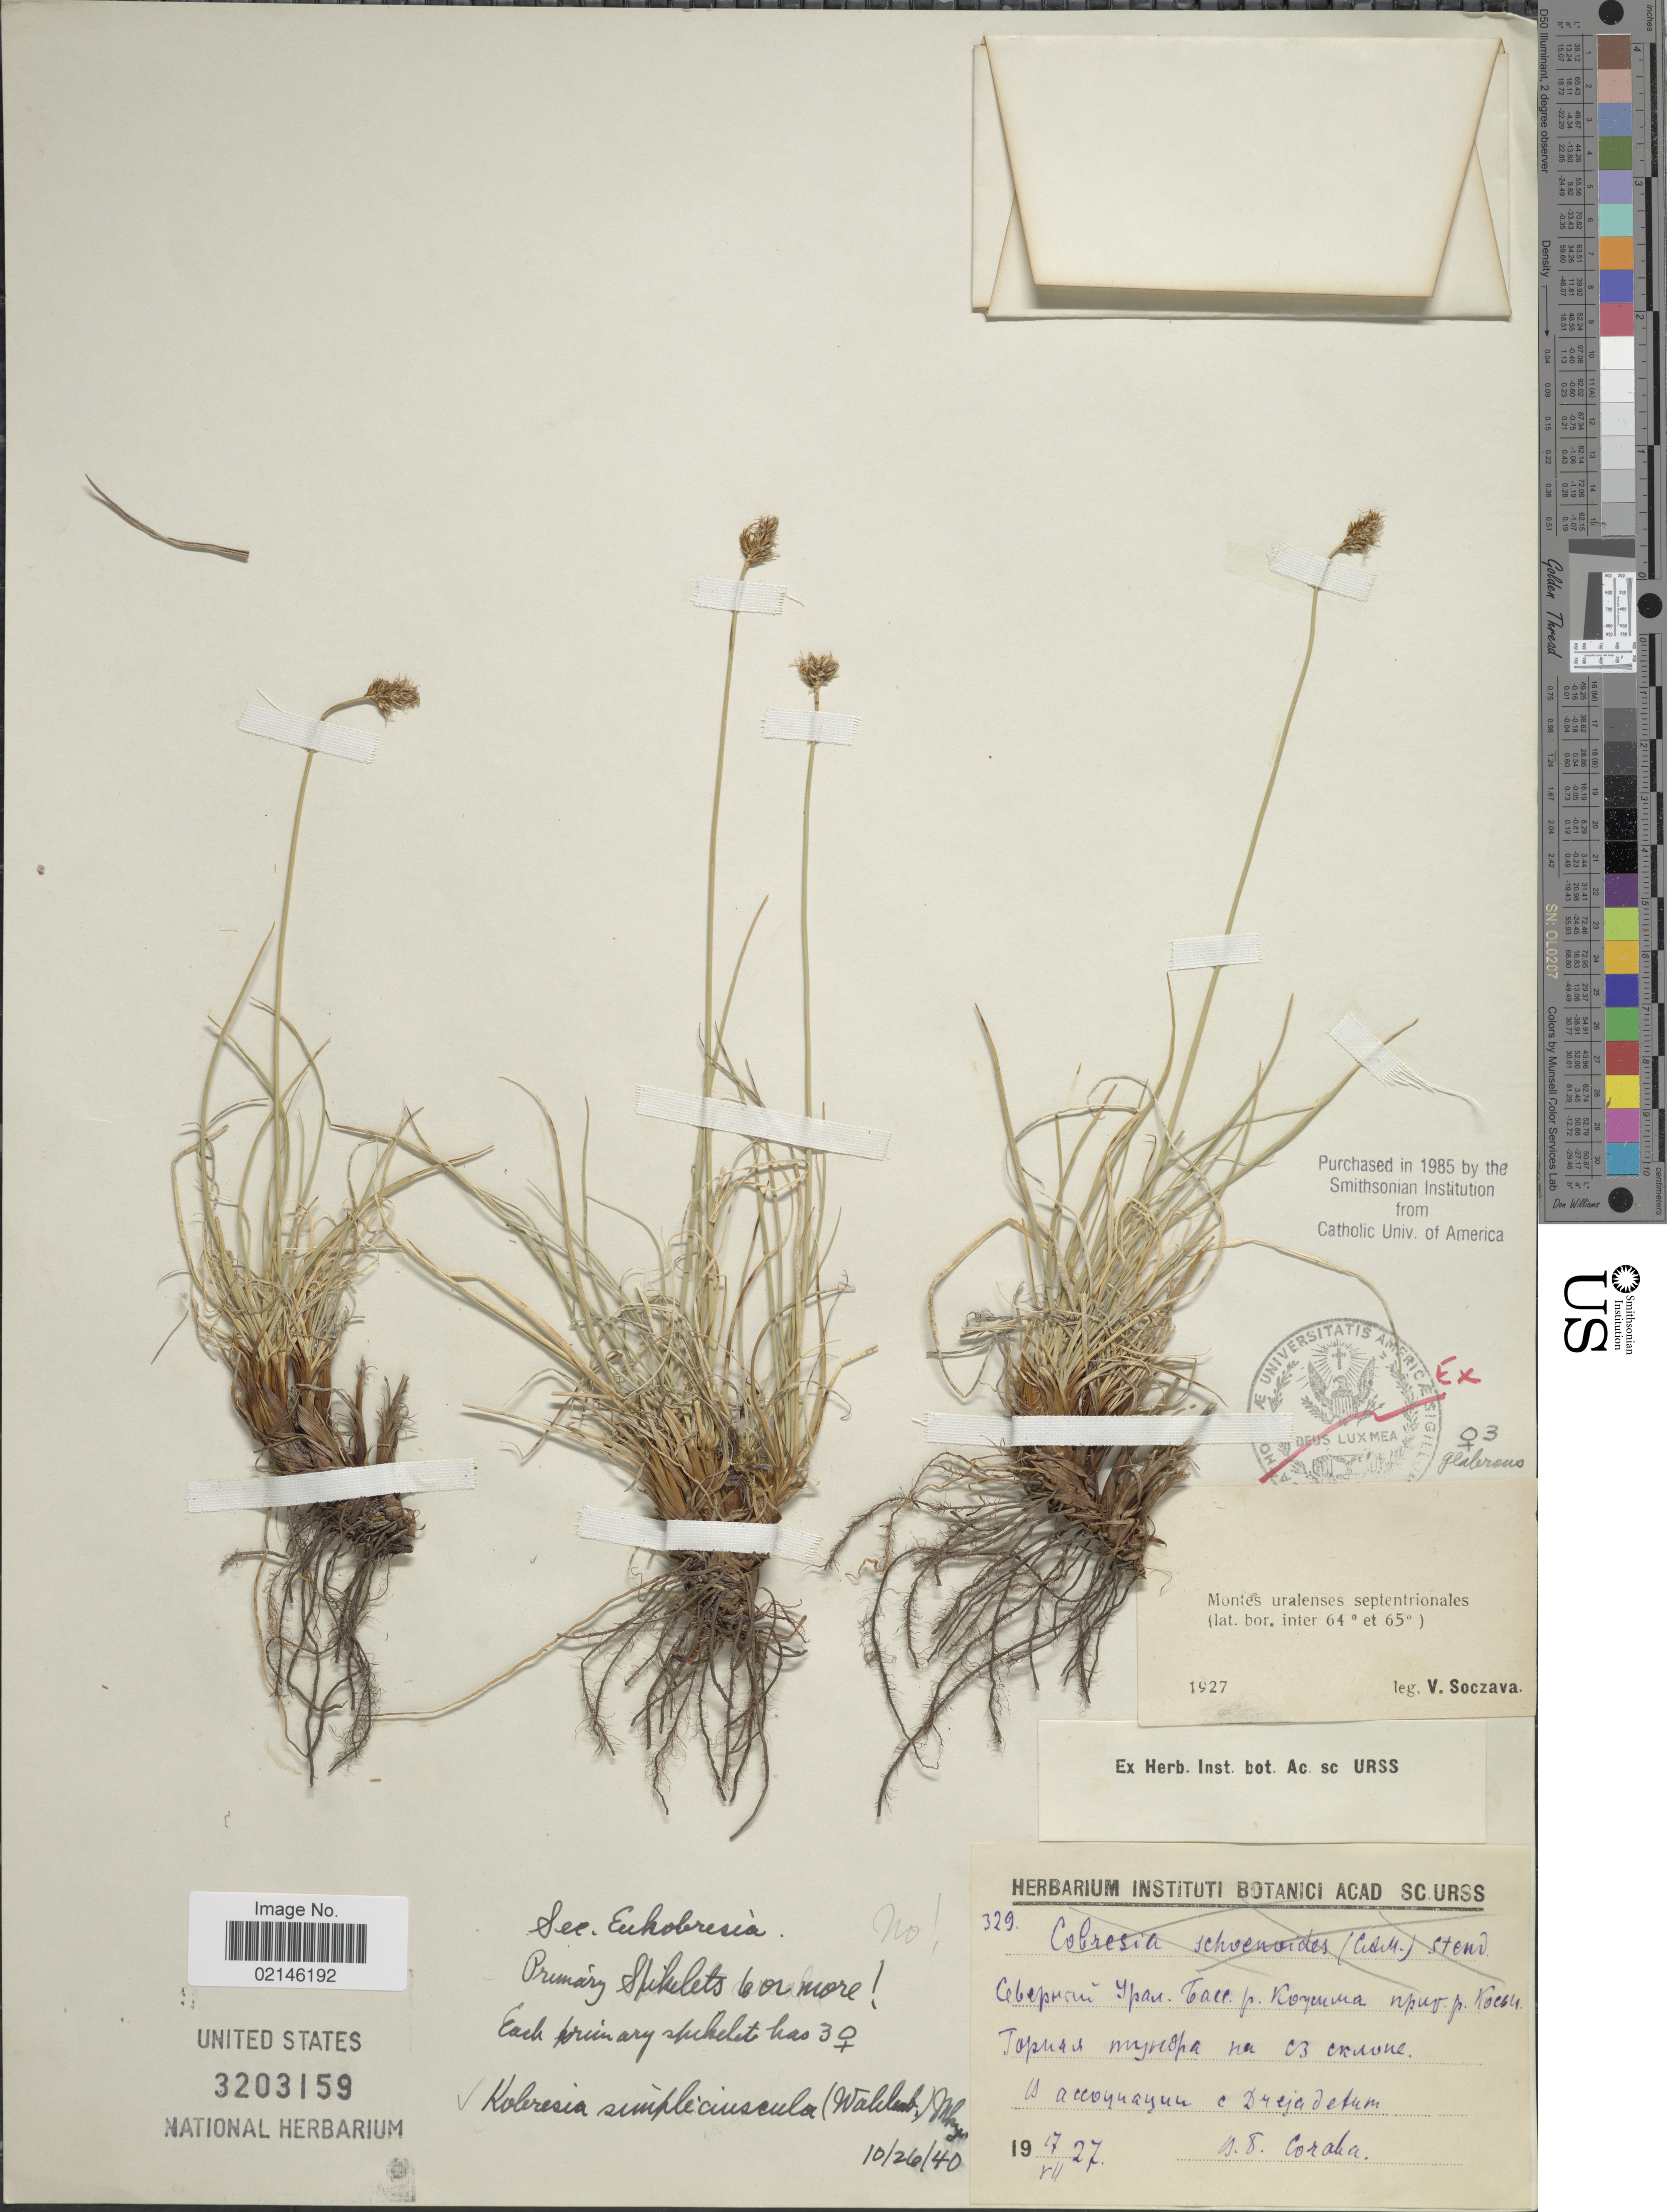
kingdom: Plantae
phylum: Tracheophyta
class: Liliopsida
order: Poales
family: Cyperaceae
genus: Carex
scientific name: Carex sp.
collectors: V. Soczava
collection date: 1927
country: Russian Federation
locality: Montes uralenses septentrionales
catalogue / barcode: US 3203159